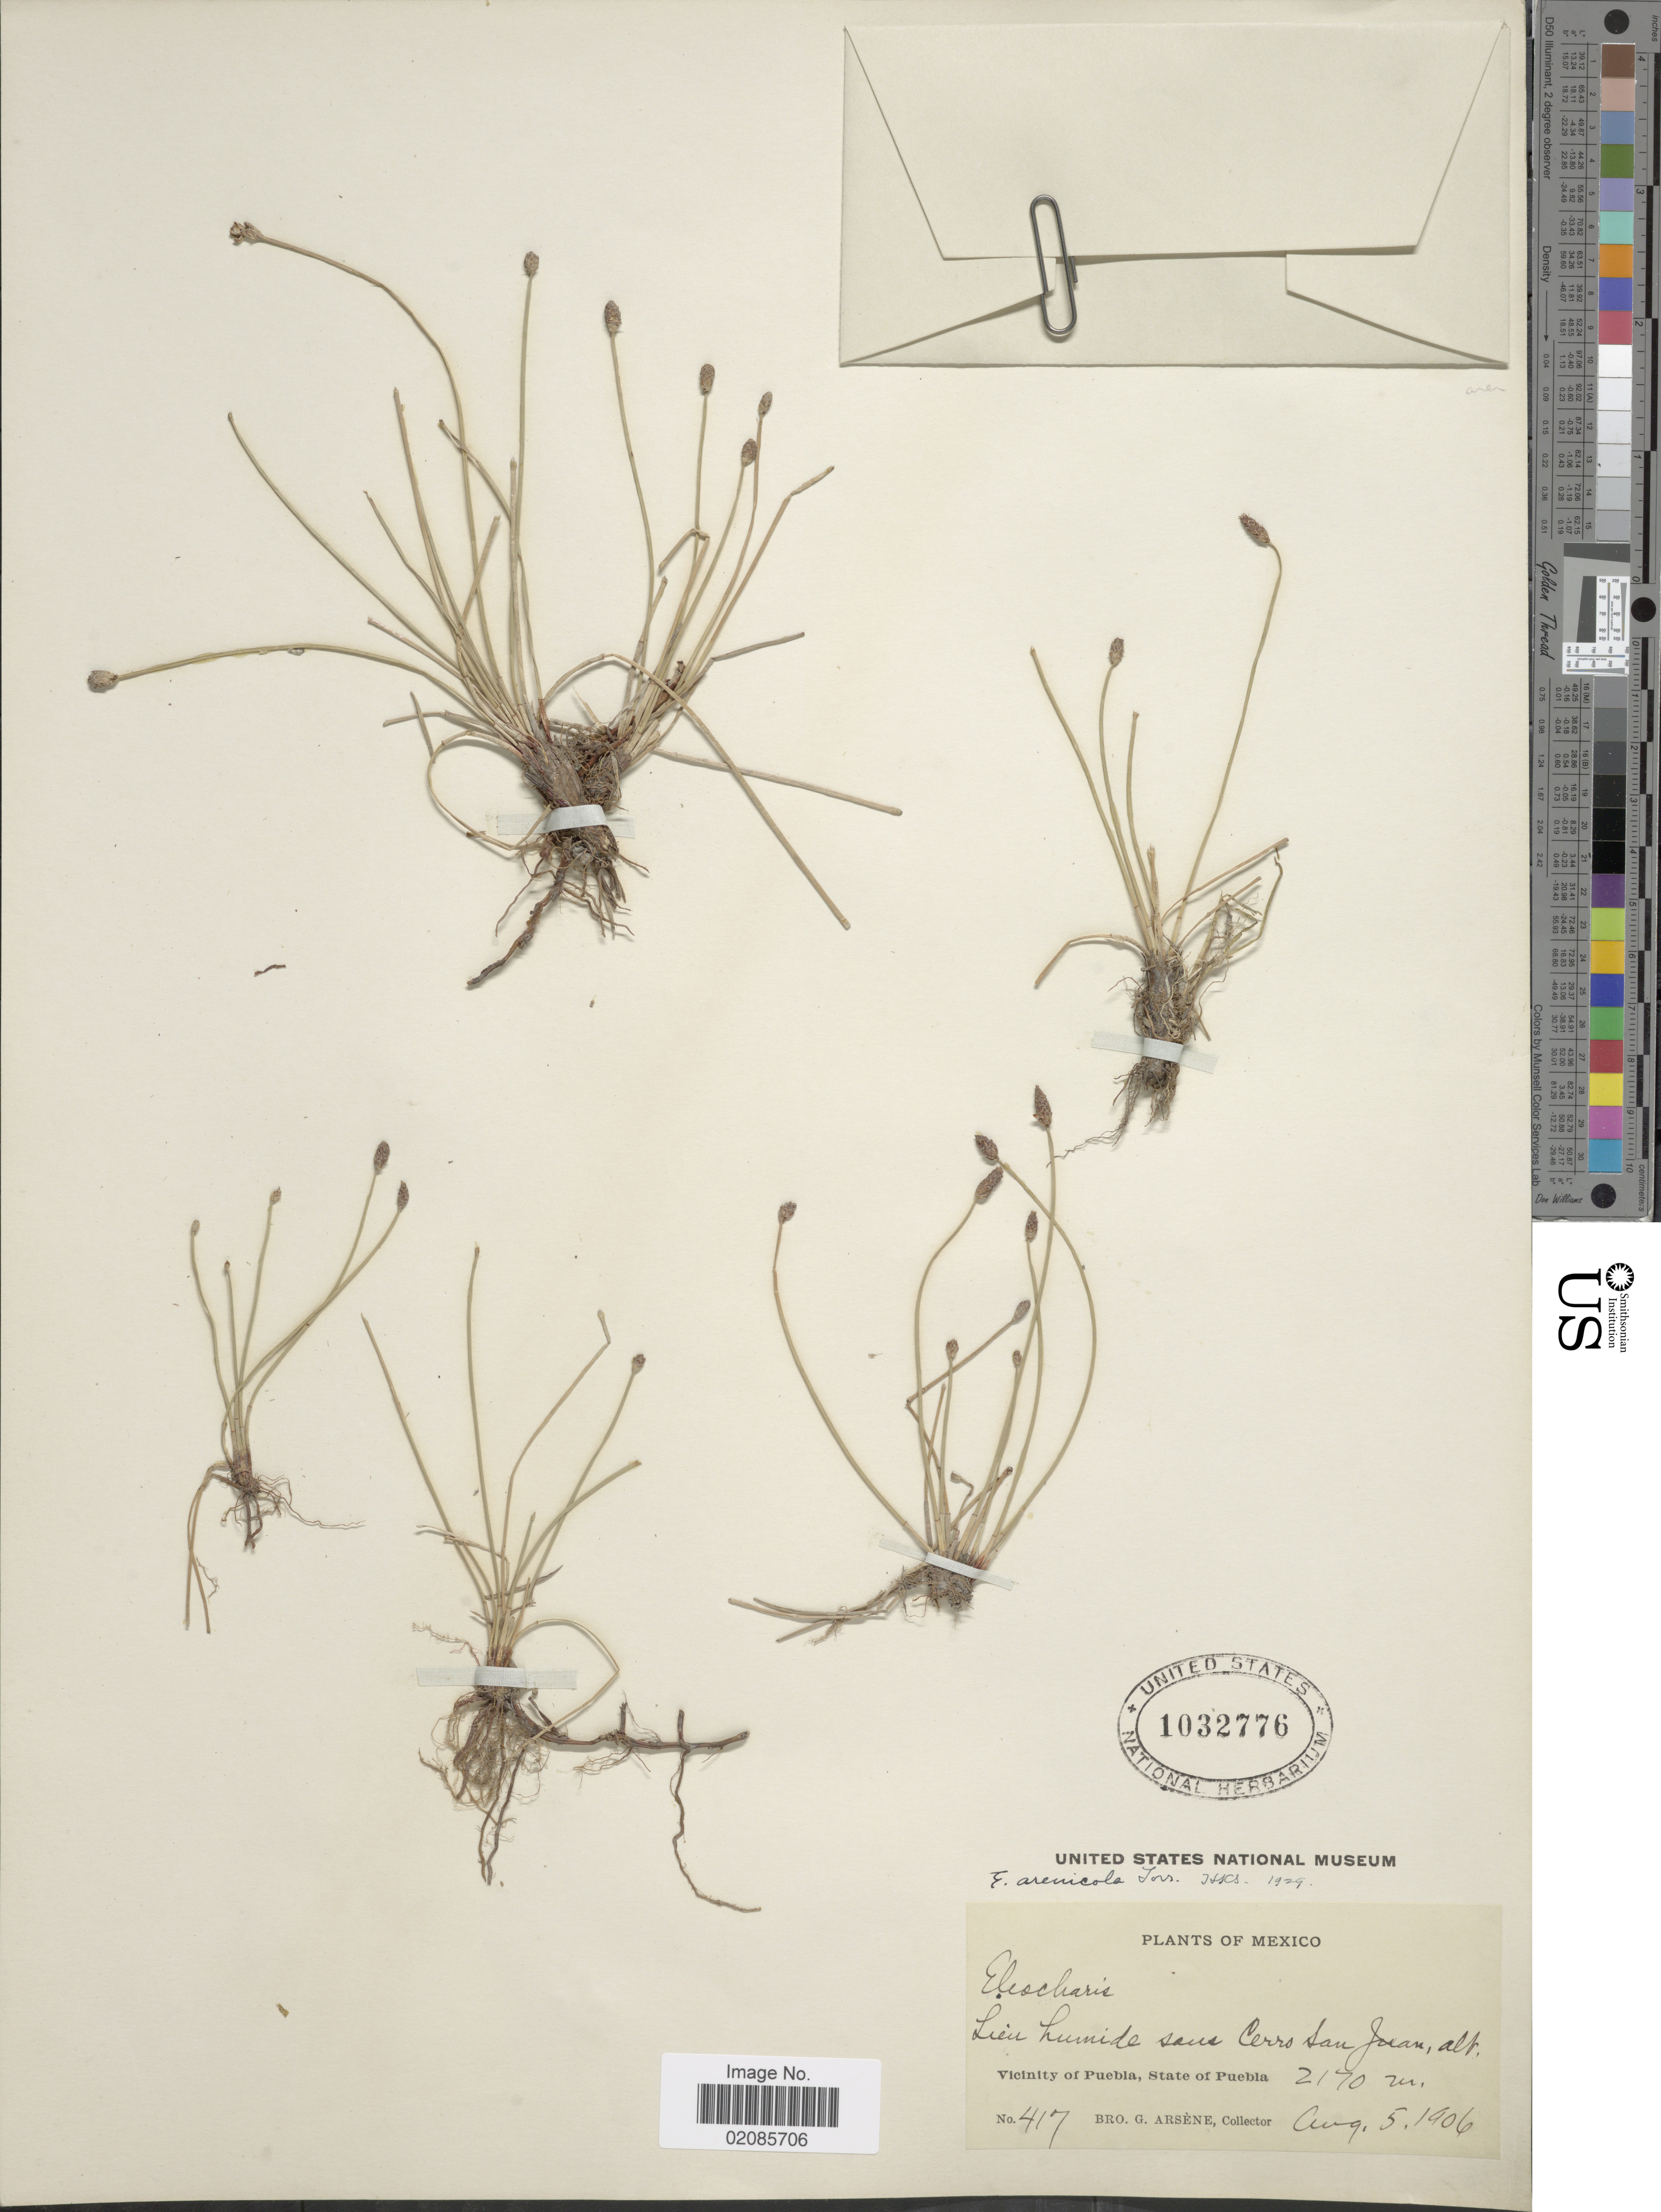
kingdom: Plantae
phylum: Tracheophyta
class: Liliopsida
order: Poales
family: Cyperaceae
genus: Eleocharis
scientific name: Eleocharis montevidensis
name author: Kunth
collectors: Bro. G. Arsène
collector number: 417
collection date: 1906-08-05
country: Mexico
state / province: Puebla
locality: Lien humide sous Cerro San Juan [humid place under Cerro San Juan] - Vicinity of Puebla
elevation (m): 2170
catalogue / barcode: US 1032776